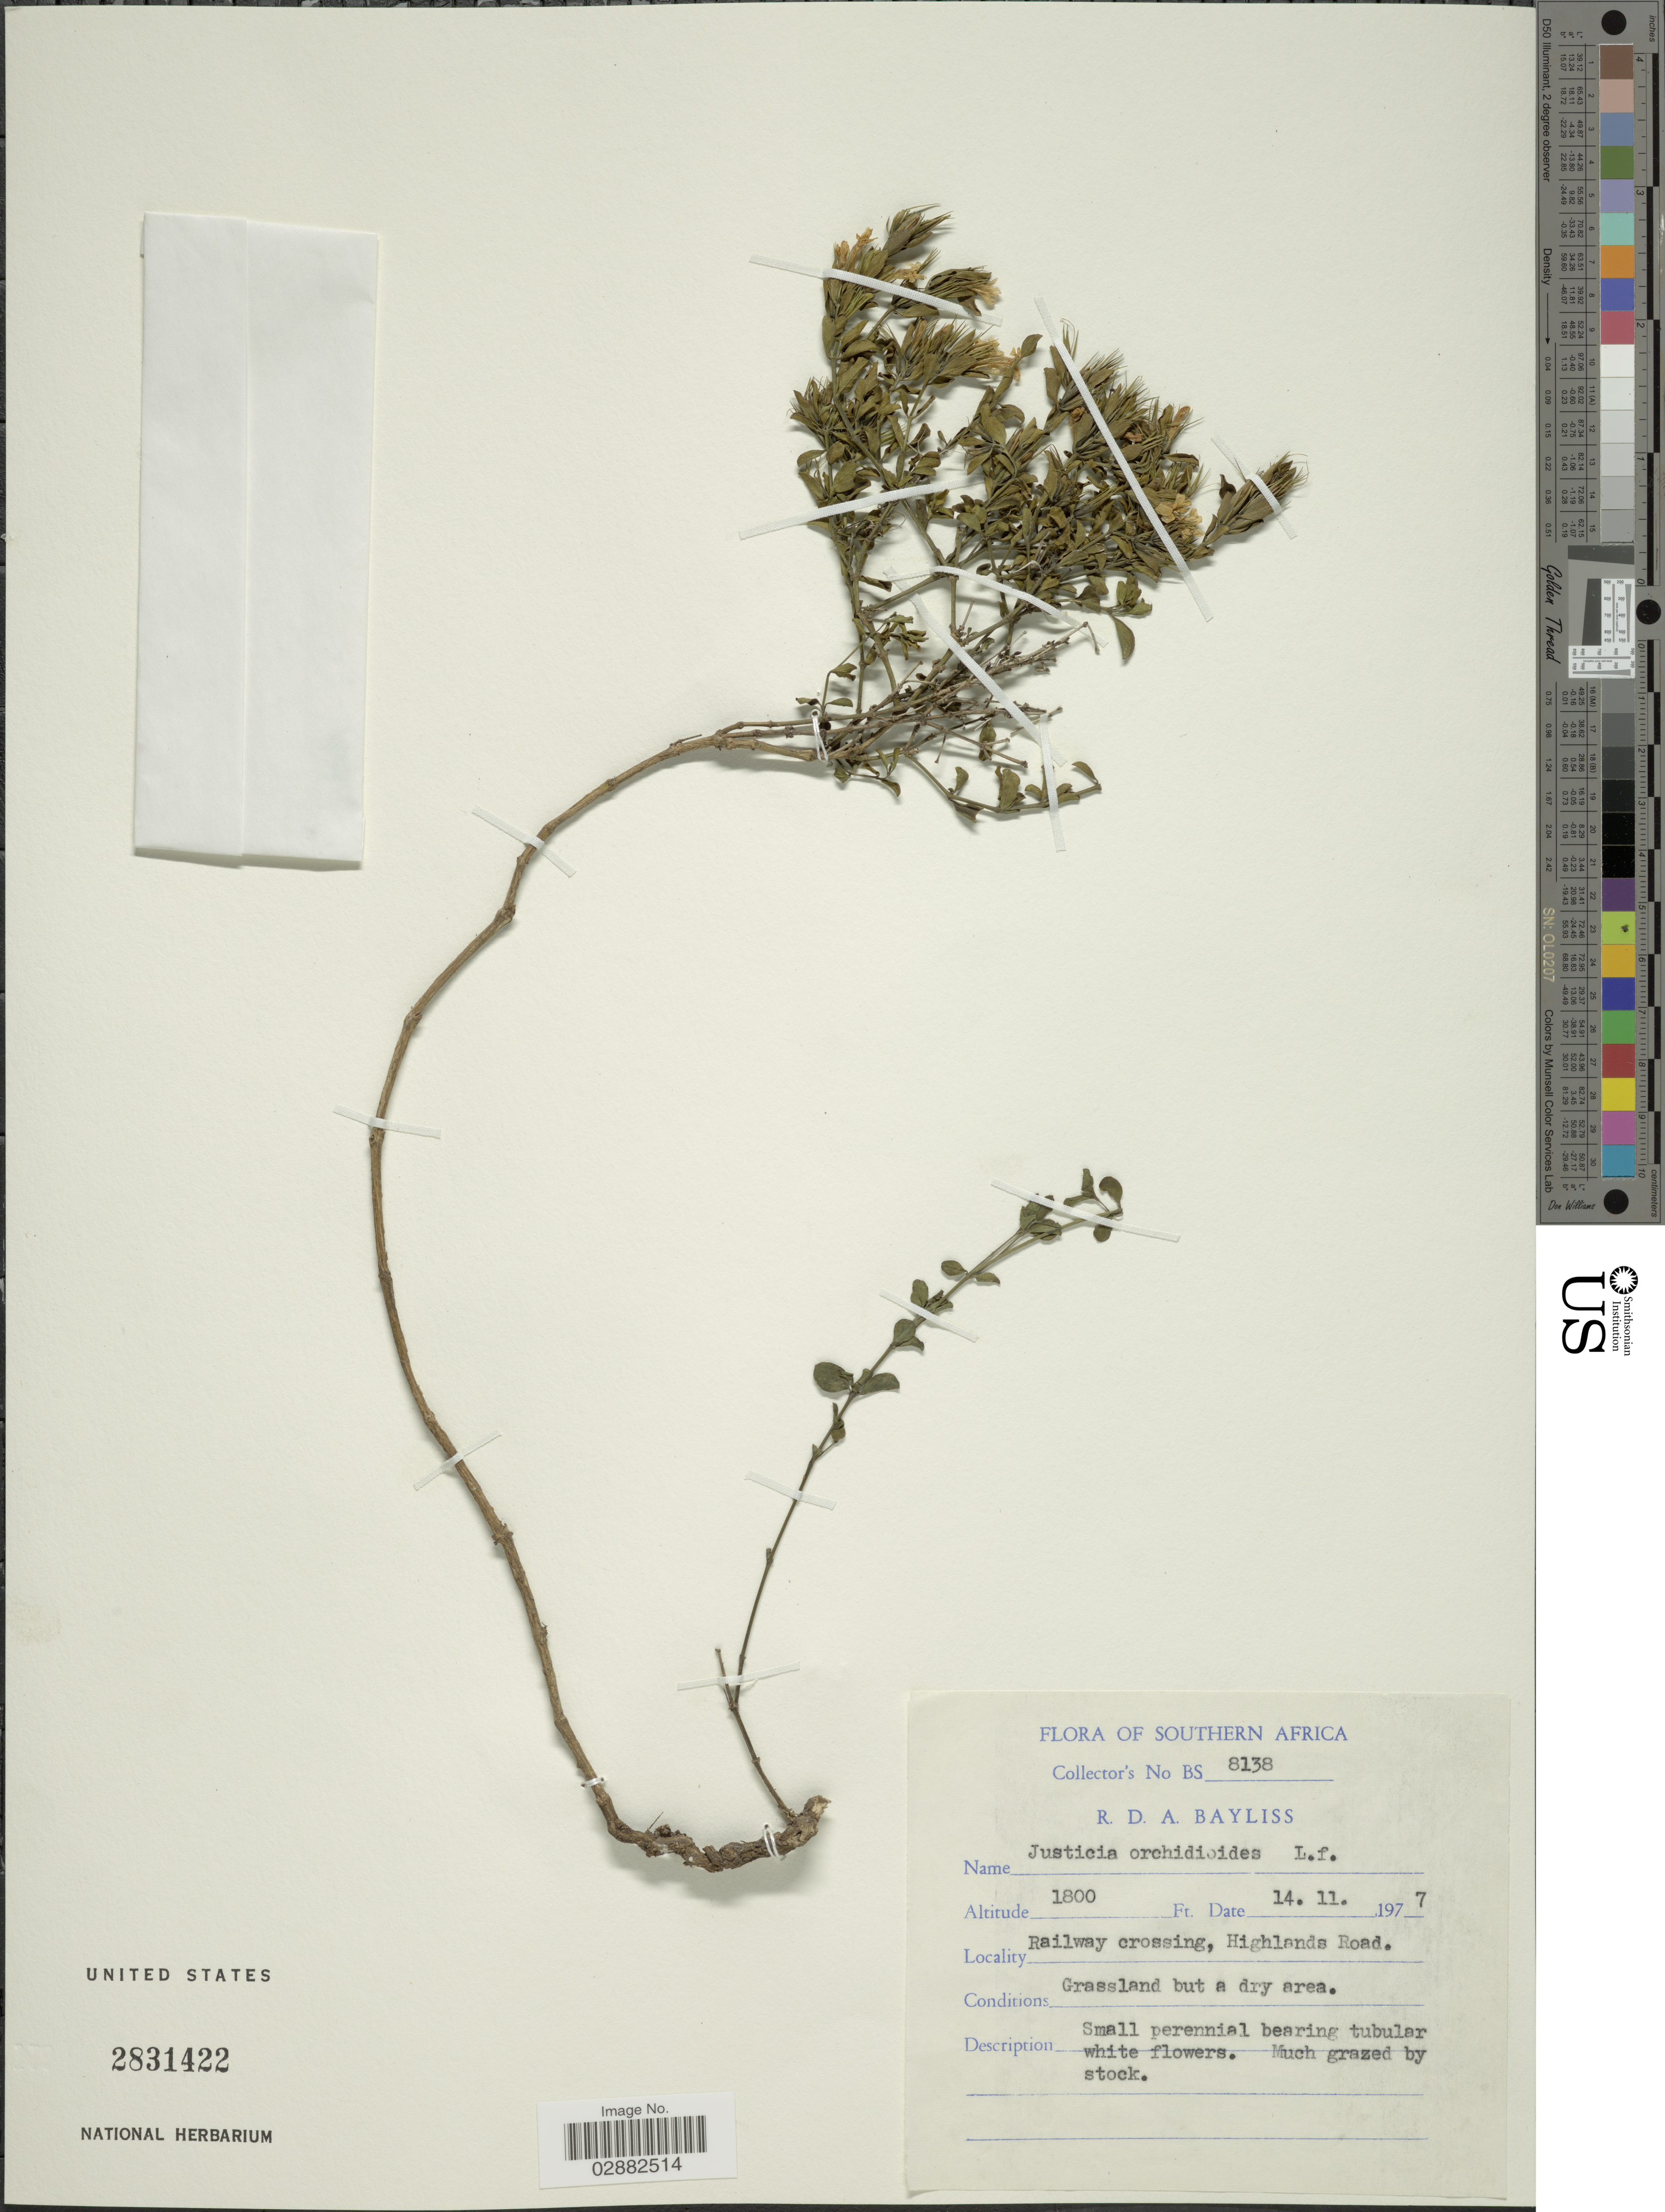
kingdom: Plantae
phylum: Tracheophyta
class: Magnoliopsida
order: Lamiales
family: Acanthaceae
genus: Justicia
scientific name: Justicia orchioides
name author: L. f.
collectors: R. Bayliss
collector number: BS8138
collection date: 1977-11-14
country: South Africa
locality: Southern Africa, Railway crossing, Highlands Road.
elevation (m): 549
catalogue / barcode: US 2831422